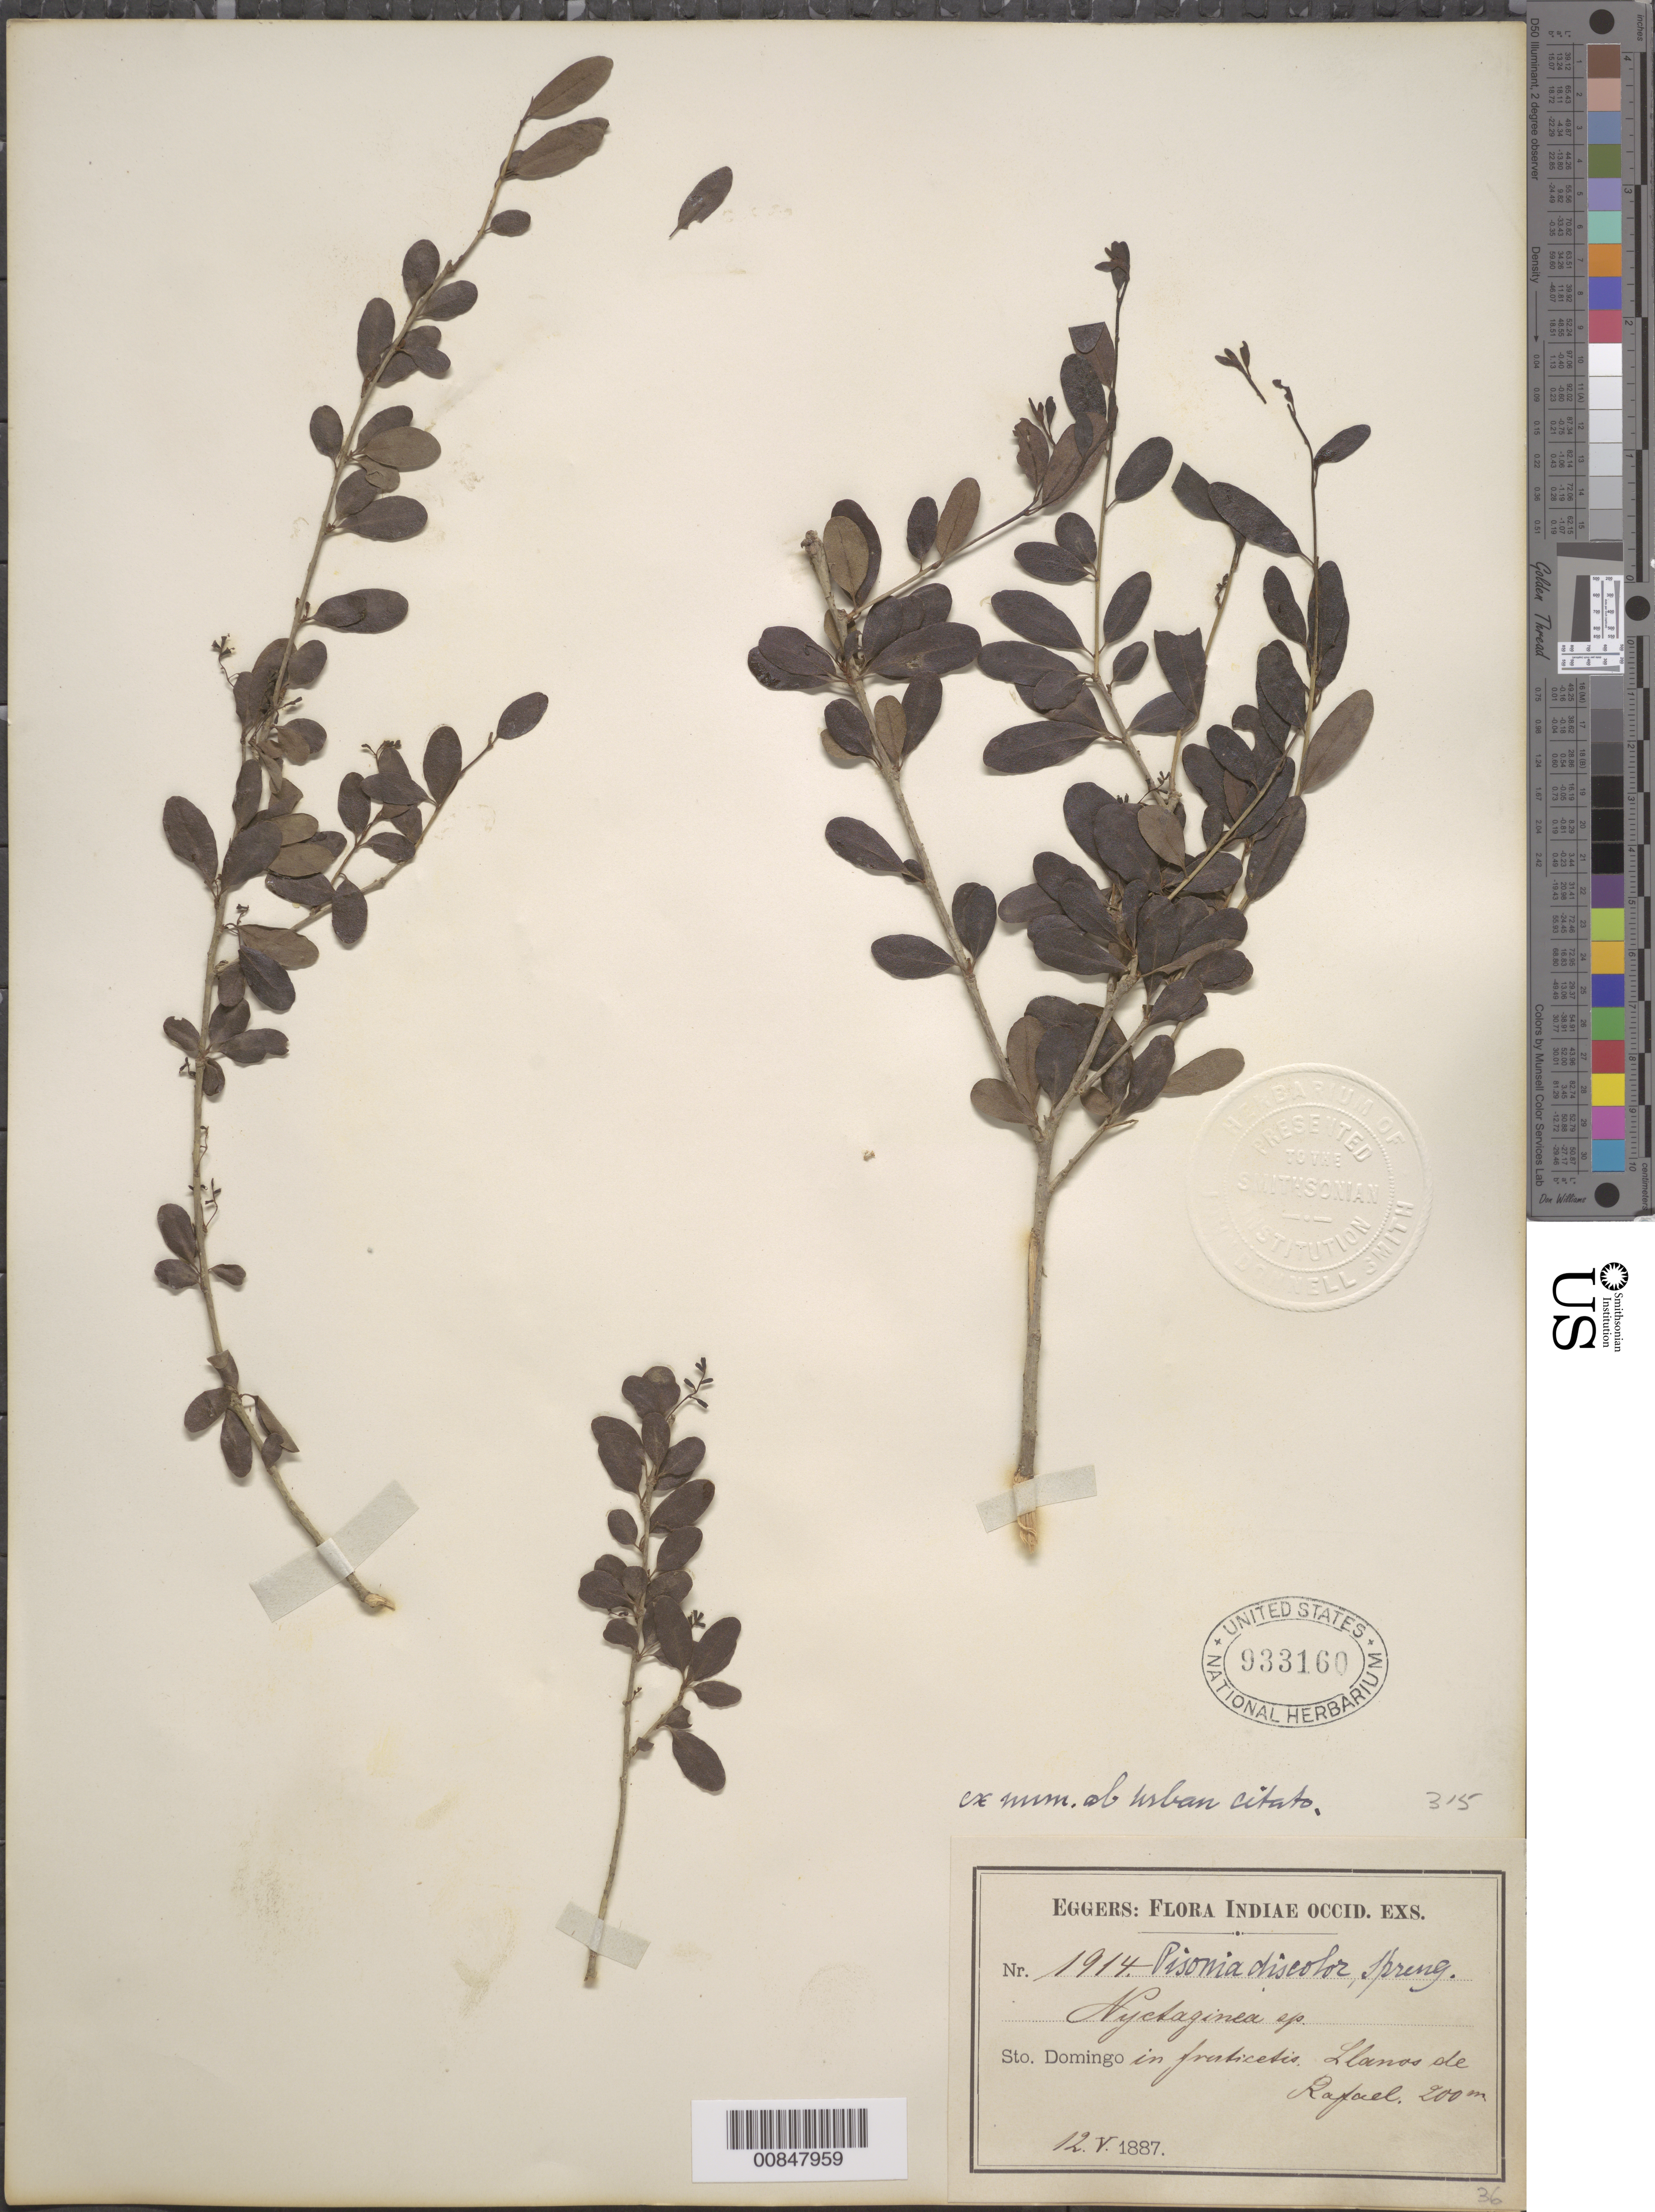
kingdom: Plantae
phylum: Tracheophyta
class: Magnoliopsida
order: Caryophyllales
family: Nyctaginaceae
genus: Guapira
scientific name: Guapira brevipetiolata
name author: (Heimerl) Alain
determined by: Strong, Mark T., (BOT), Smithsonian Institution - National Museum of Natural History (UNITED STATES)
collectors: H. F. A. von Eggers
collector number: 1914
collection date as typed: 12 May 1887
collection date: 1887-05-12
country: Dominican Republic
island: Hispaniola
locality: Sto. Domingo. Llanos de Rafael.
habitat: In fruticetis.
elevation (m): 200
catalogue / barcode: US 933160